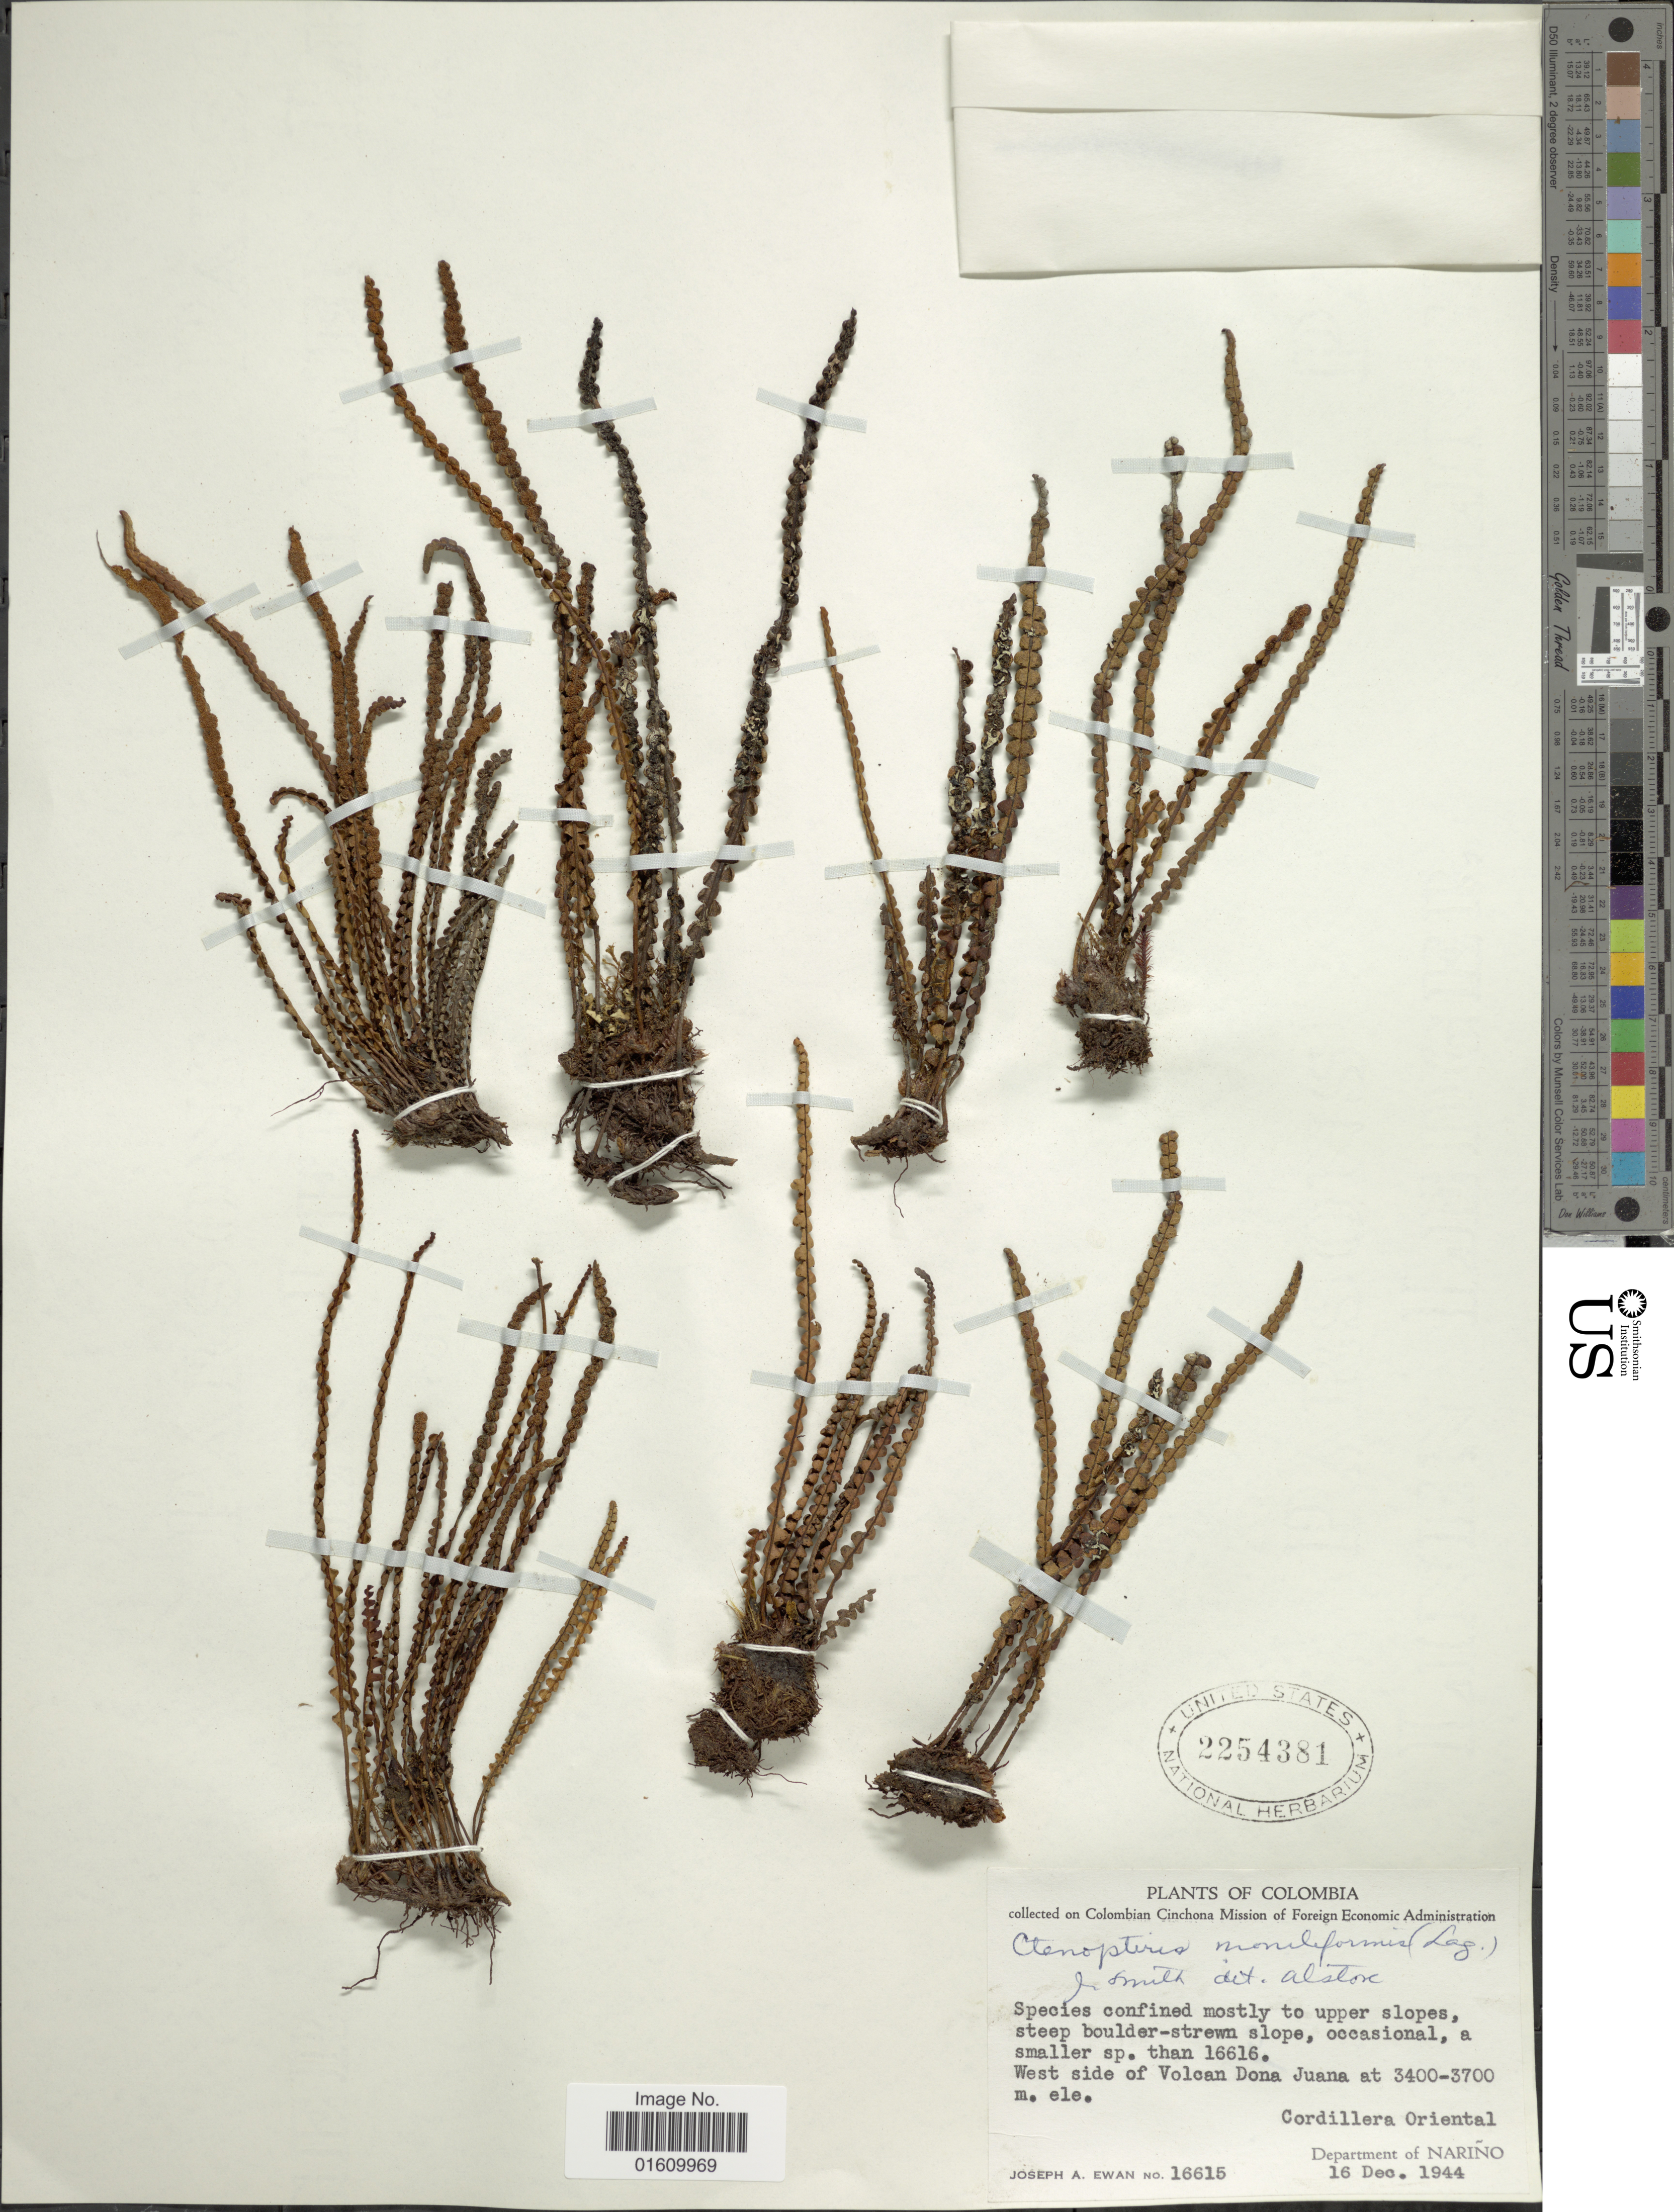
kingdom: Plantae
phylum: Tracheophyta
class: Polypodiopsida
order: Polypodiales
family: Polypodiaceae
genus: Melpomene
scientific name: Melpomene moniliformis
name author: (Lag. ex Sw.) A.R. Sm. & R.C. Moran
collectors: J. A. Ewan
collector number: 16615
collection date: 1944-12-16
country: Colombia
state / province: Nariño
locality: West side of Volcan Dona Juana, Cordillera Oriental, Departement of Narino.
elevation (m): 3400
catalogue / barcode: US 2254381